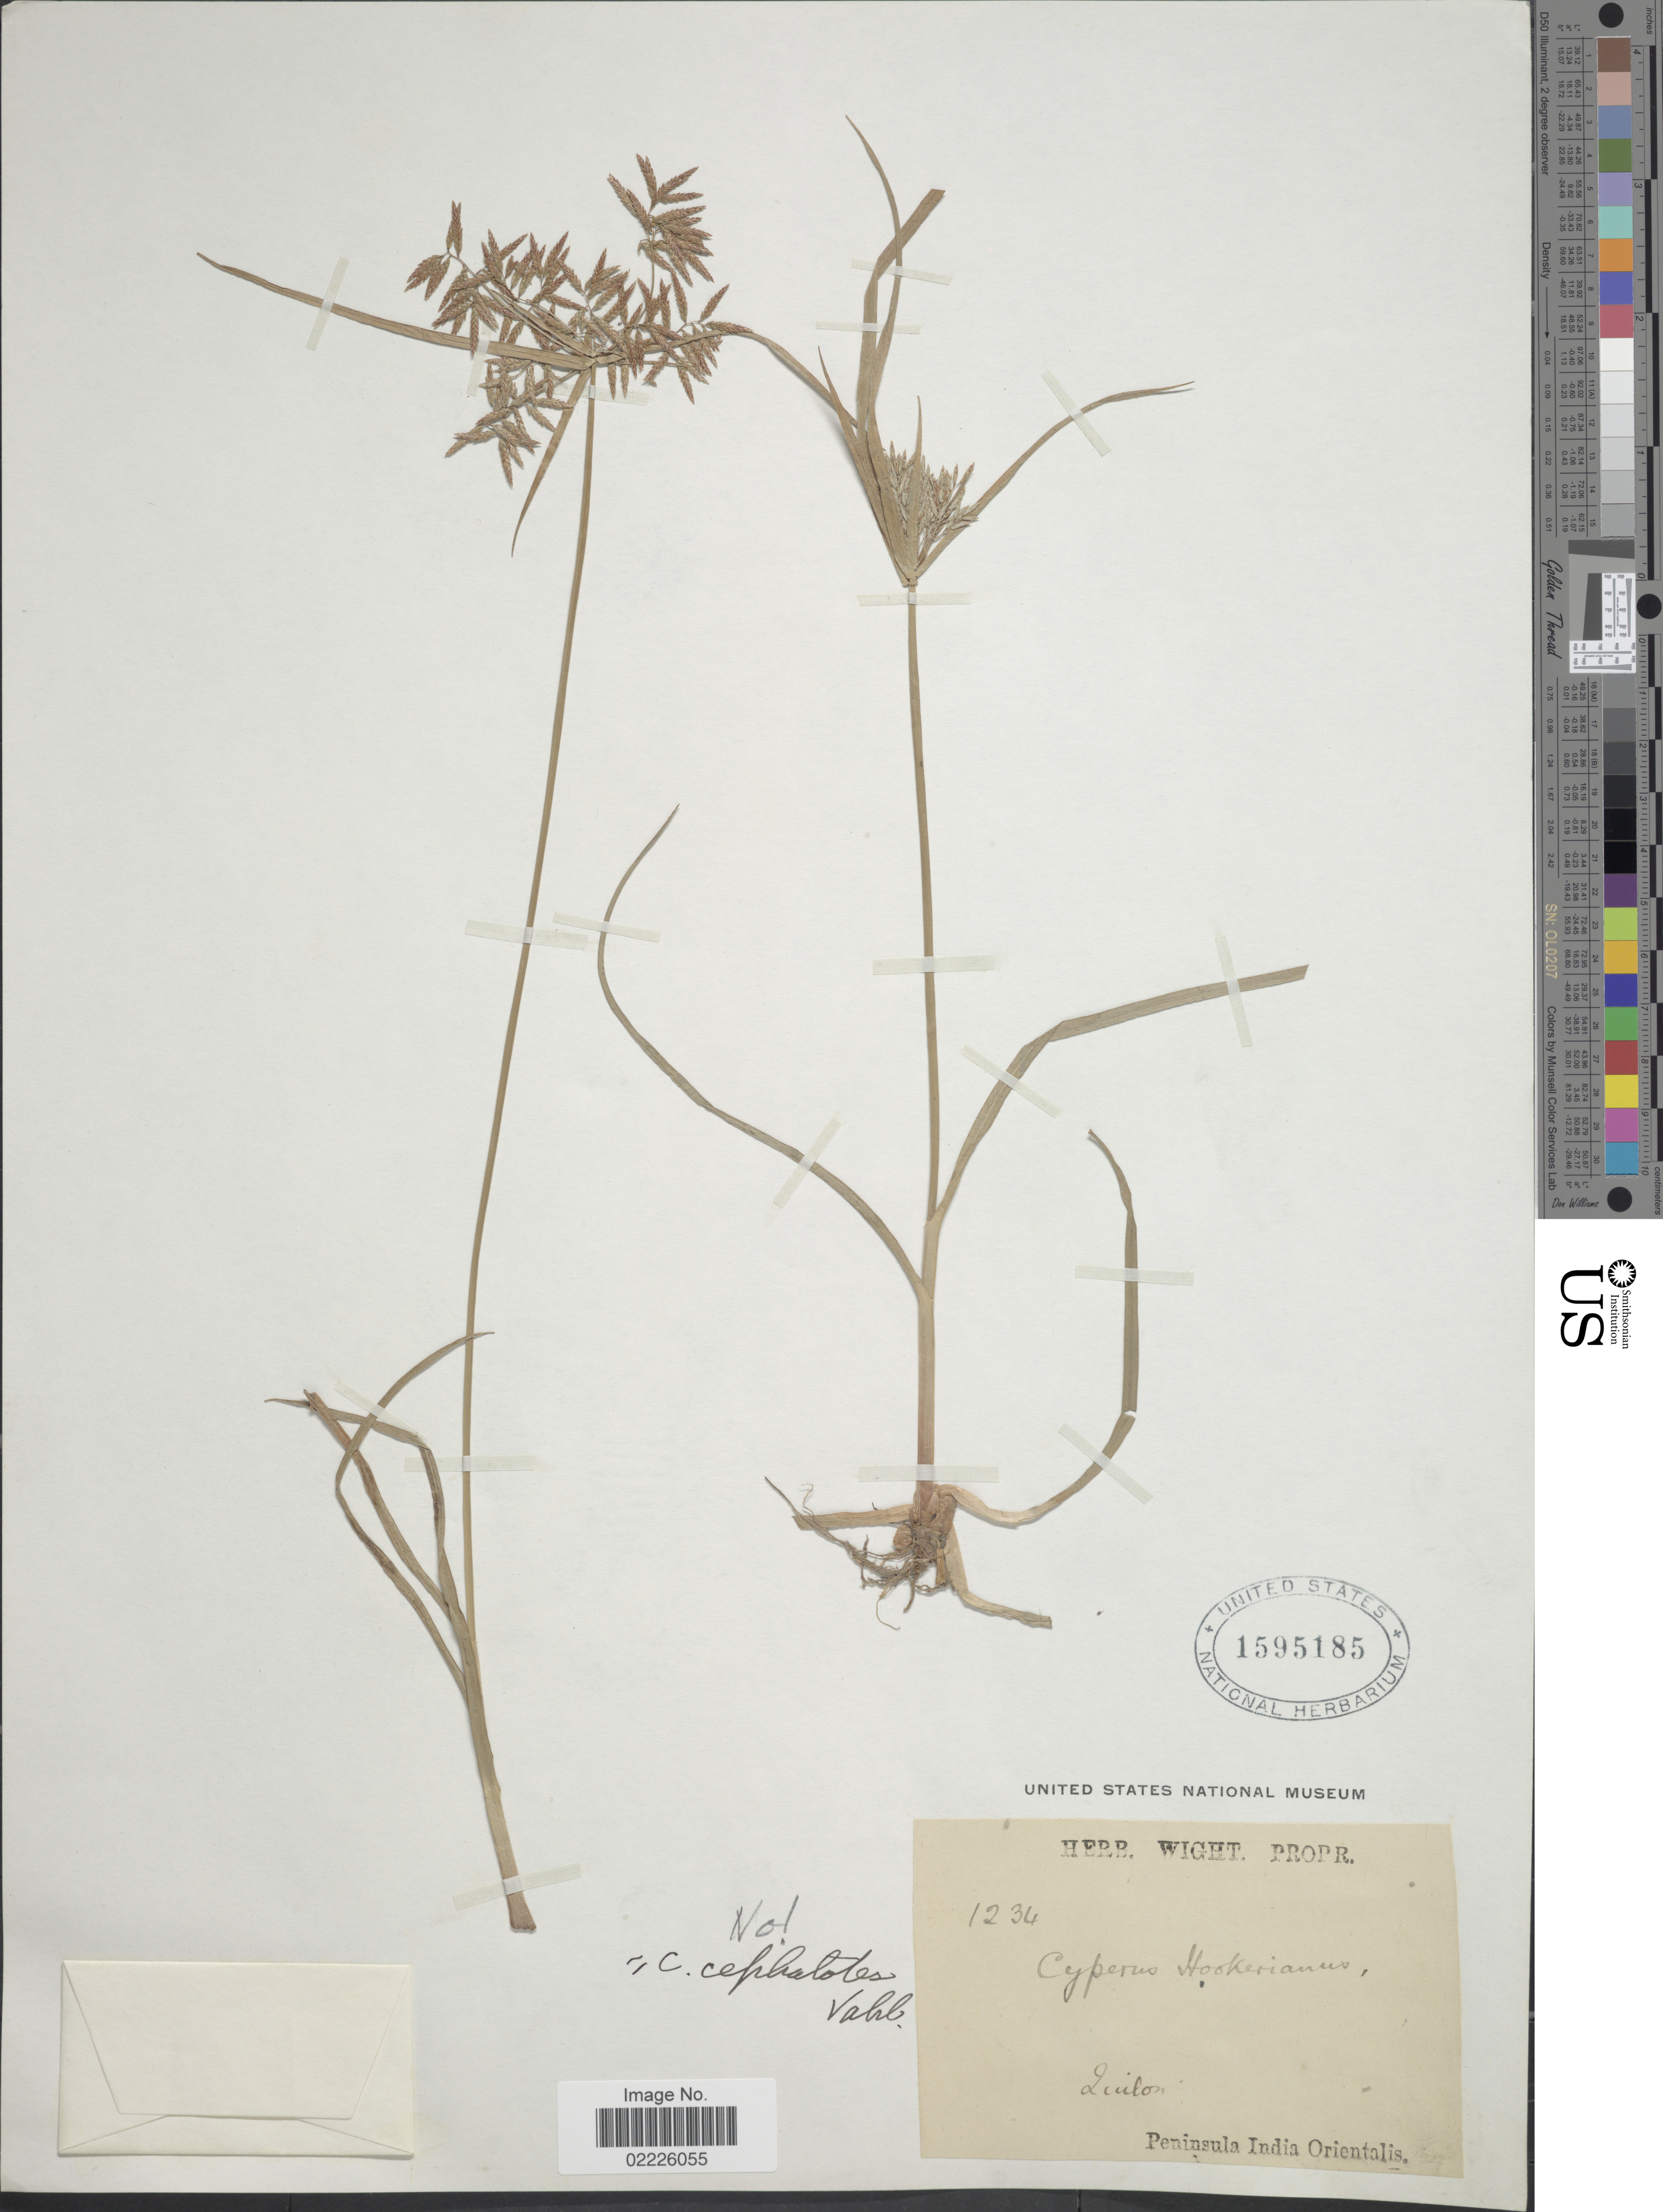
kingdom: Plantae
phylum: Tracheophyta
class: Liliopsida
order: Poales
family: Cyperaceae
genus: Cyperus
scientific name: Cyperus flavidus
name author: Retz.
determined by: Strong, Mark T., (BOT), Smithsonian Institution - National Museum of Natural History (UNITED STATES)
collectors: ex Herb. Wight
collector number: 1234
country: India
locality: Zuilon, Peninsula India Orientalis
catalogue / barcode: US 1595185